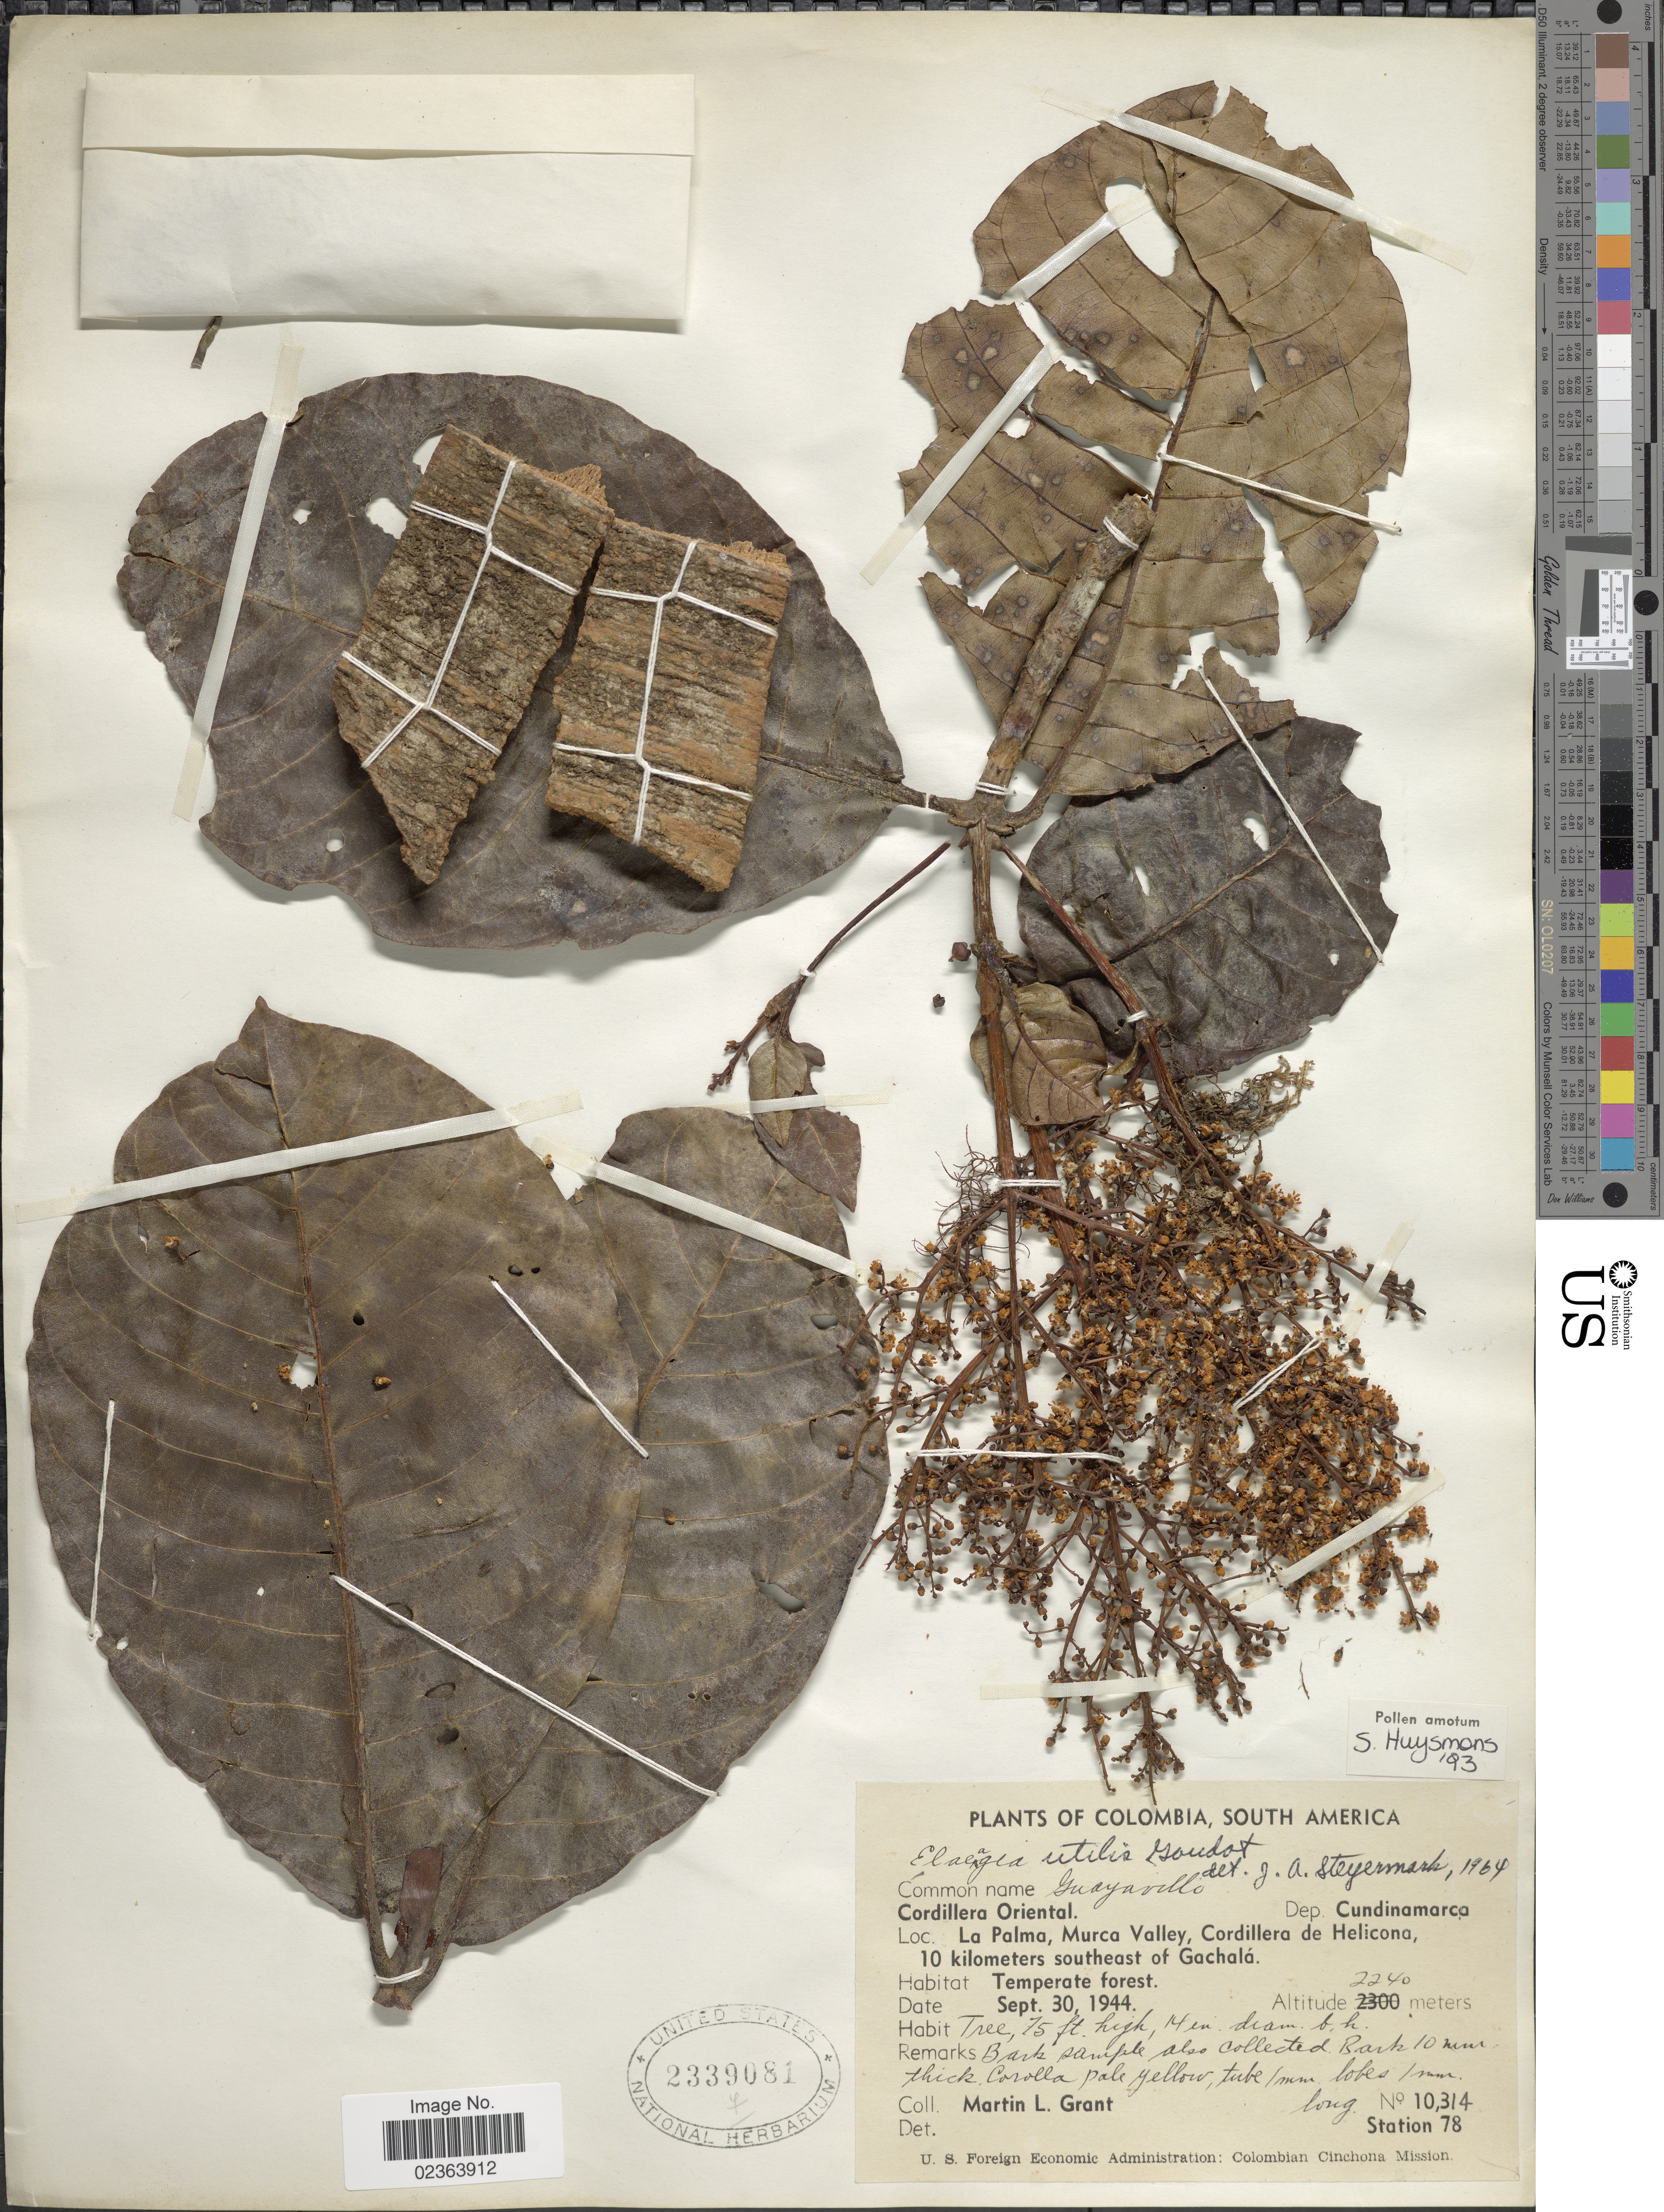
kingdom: Plantae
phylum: Tracheophyta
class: Magnoliopsida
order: Gentianales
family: Rubiaceae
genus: Elaeagia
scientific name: Elaeagia utilis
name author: (Goudot) Wedd.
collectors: M. L. Grant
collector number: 10314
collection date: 1944-09-30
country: Colombia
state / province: Cundinamarca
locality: Cordillera Oriental, Dep. Cundinamarca, La Palma, Murca Valley, Cordillera de Helicona, 10 kilometers southeast of Gachala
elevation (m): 2240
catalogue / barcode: US 2339081